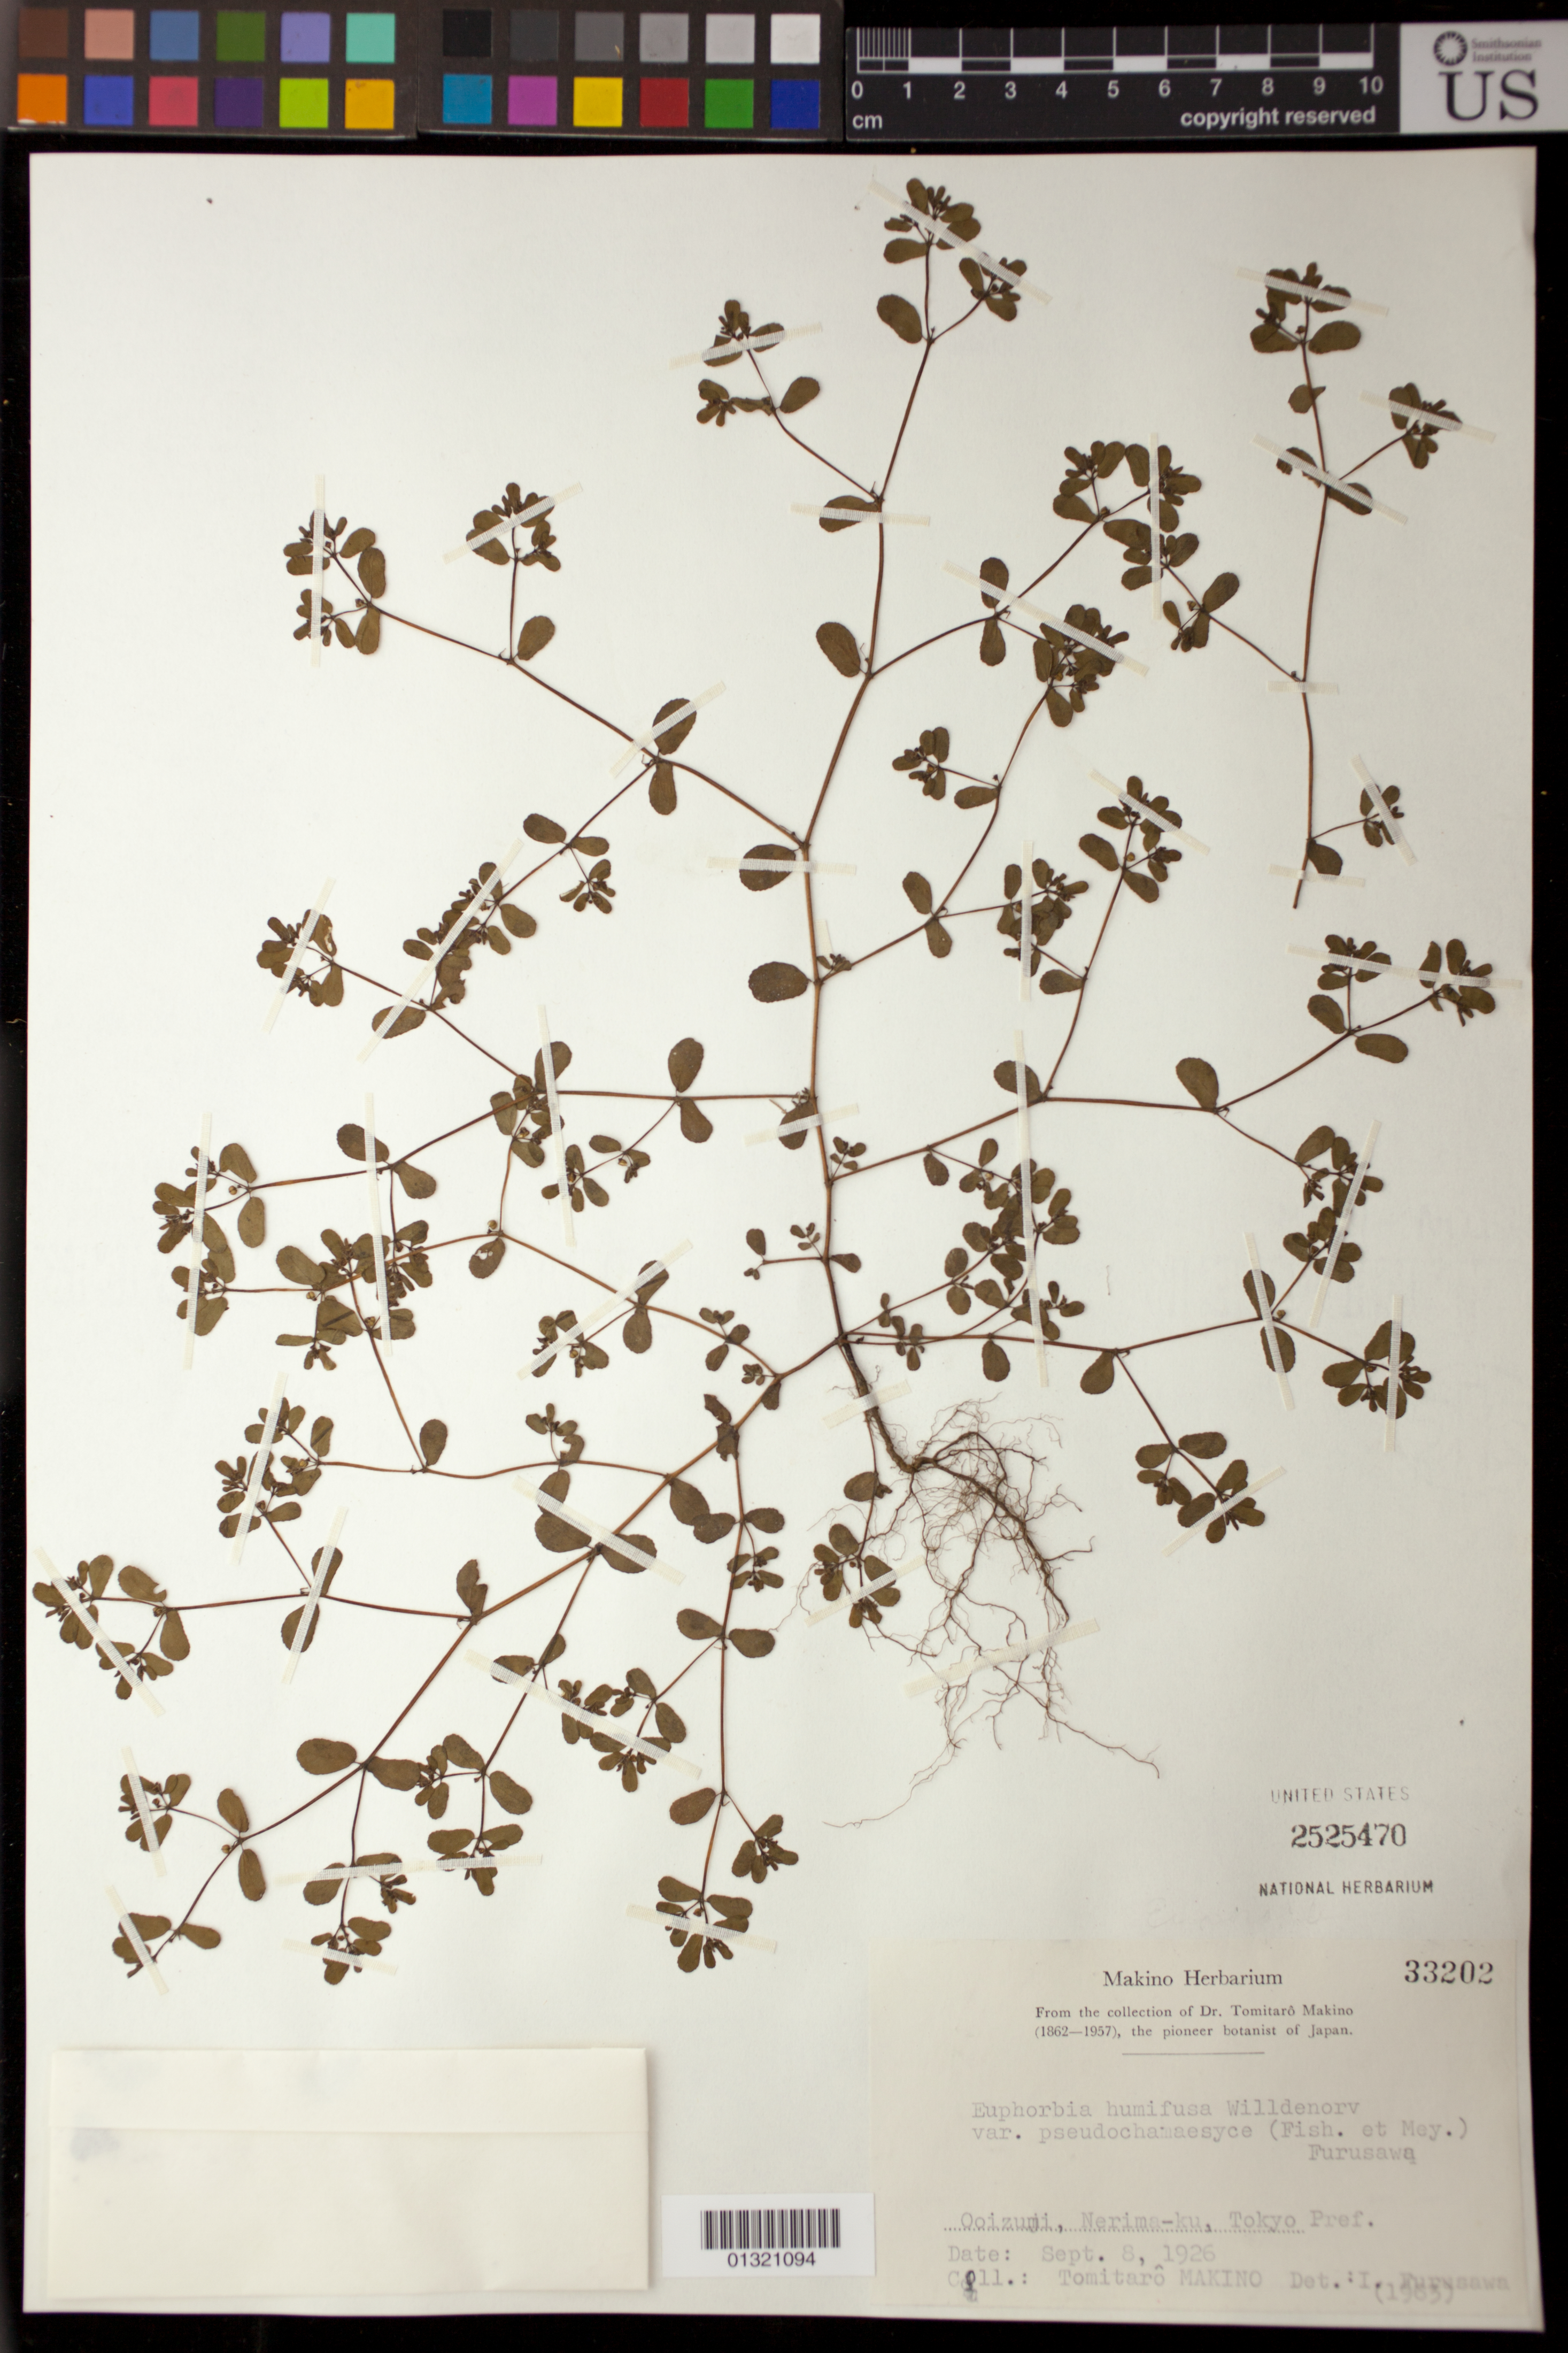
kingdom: Plantae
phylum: Tracheophyta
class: Magnoliopsida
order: Malpighiales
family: Euphorbiaceae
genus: Euphorbia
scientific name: Euphorbia humifusa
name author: Willd. ex Schlecht.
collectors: T. Makino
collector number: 33202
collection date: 1926-09-08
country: Japan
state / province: Tokyo, Federal City of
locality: Ooizuji, Nerima-ku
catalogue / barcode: US 2525470